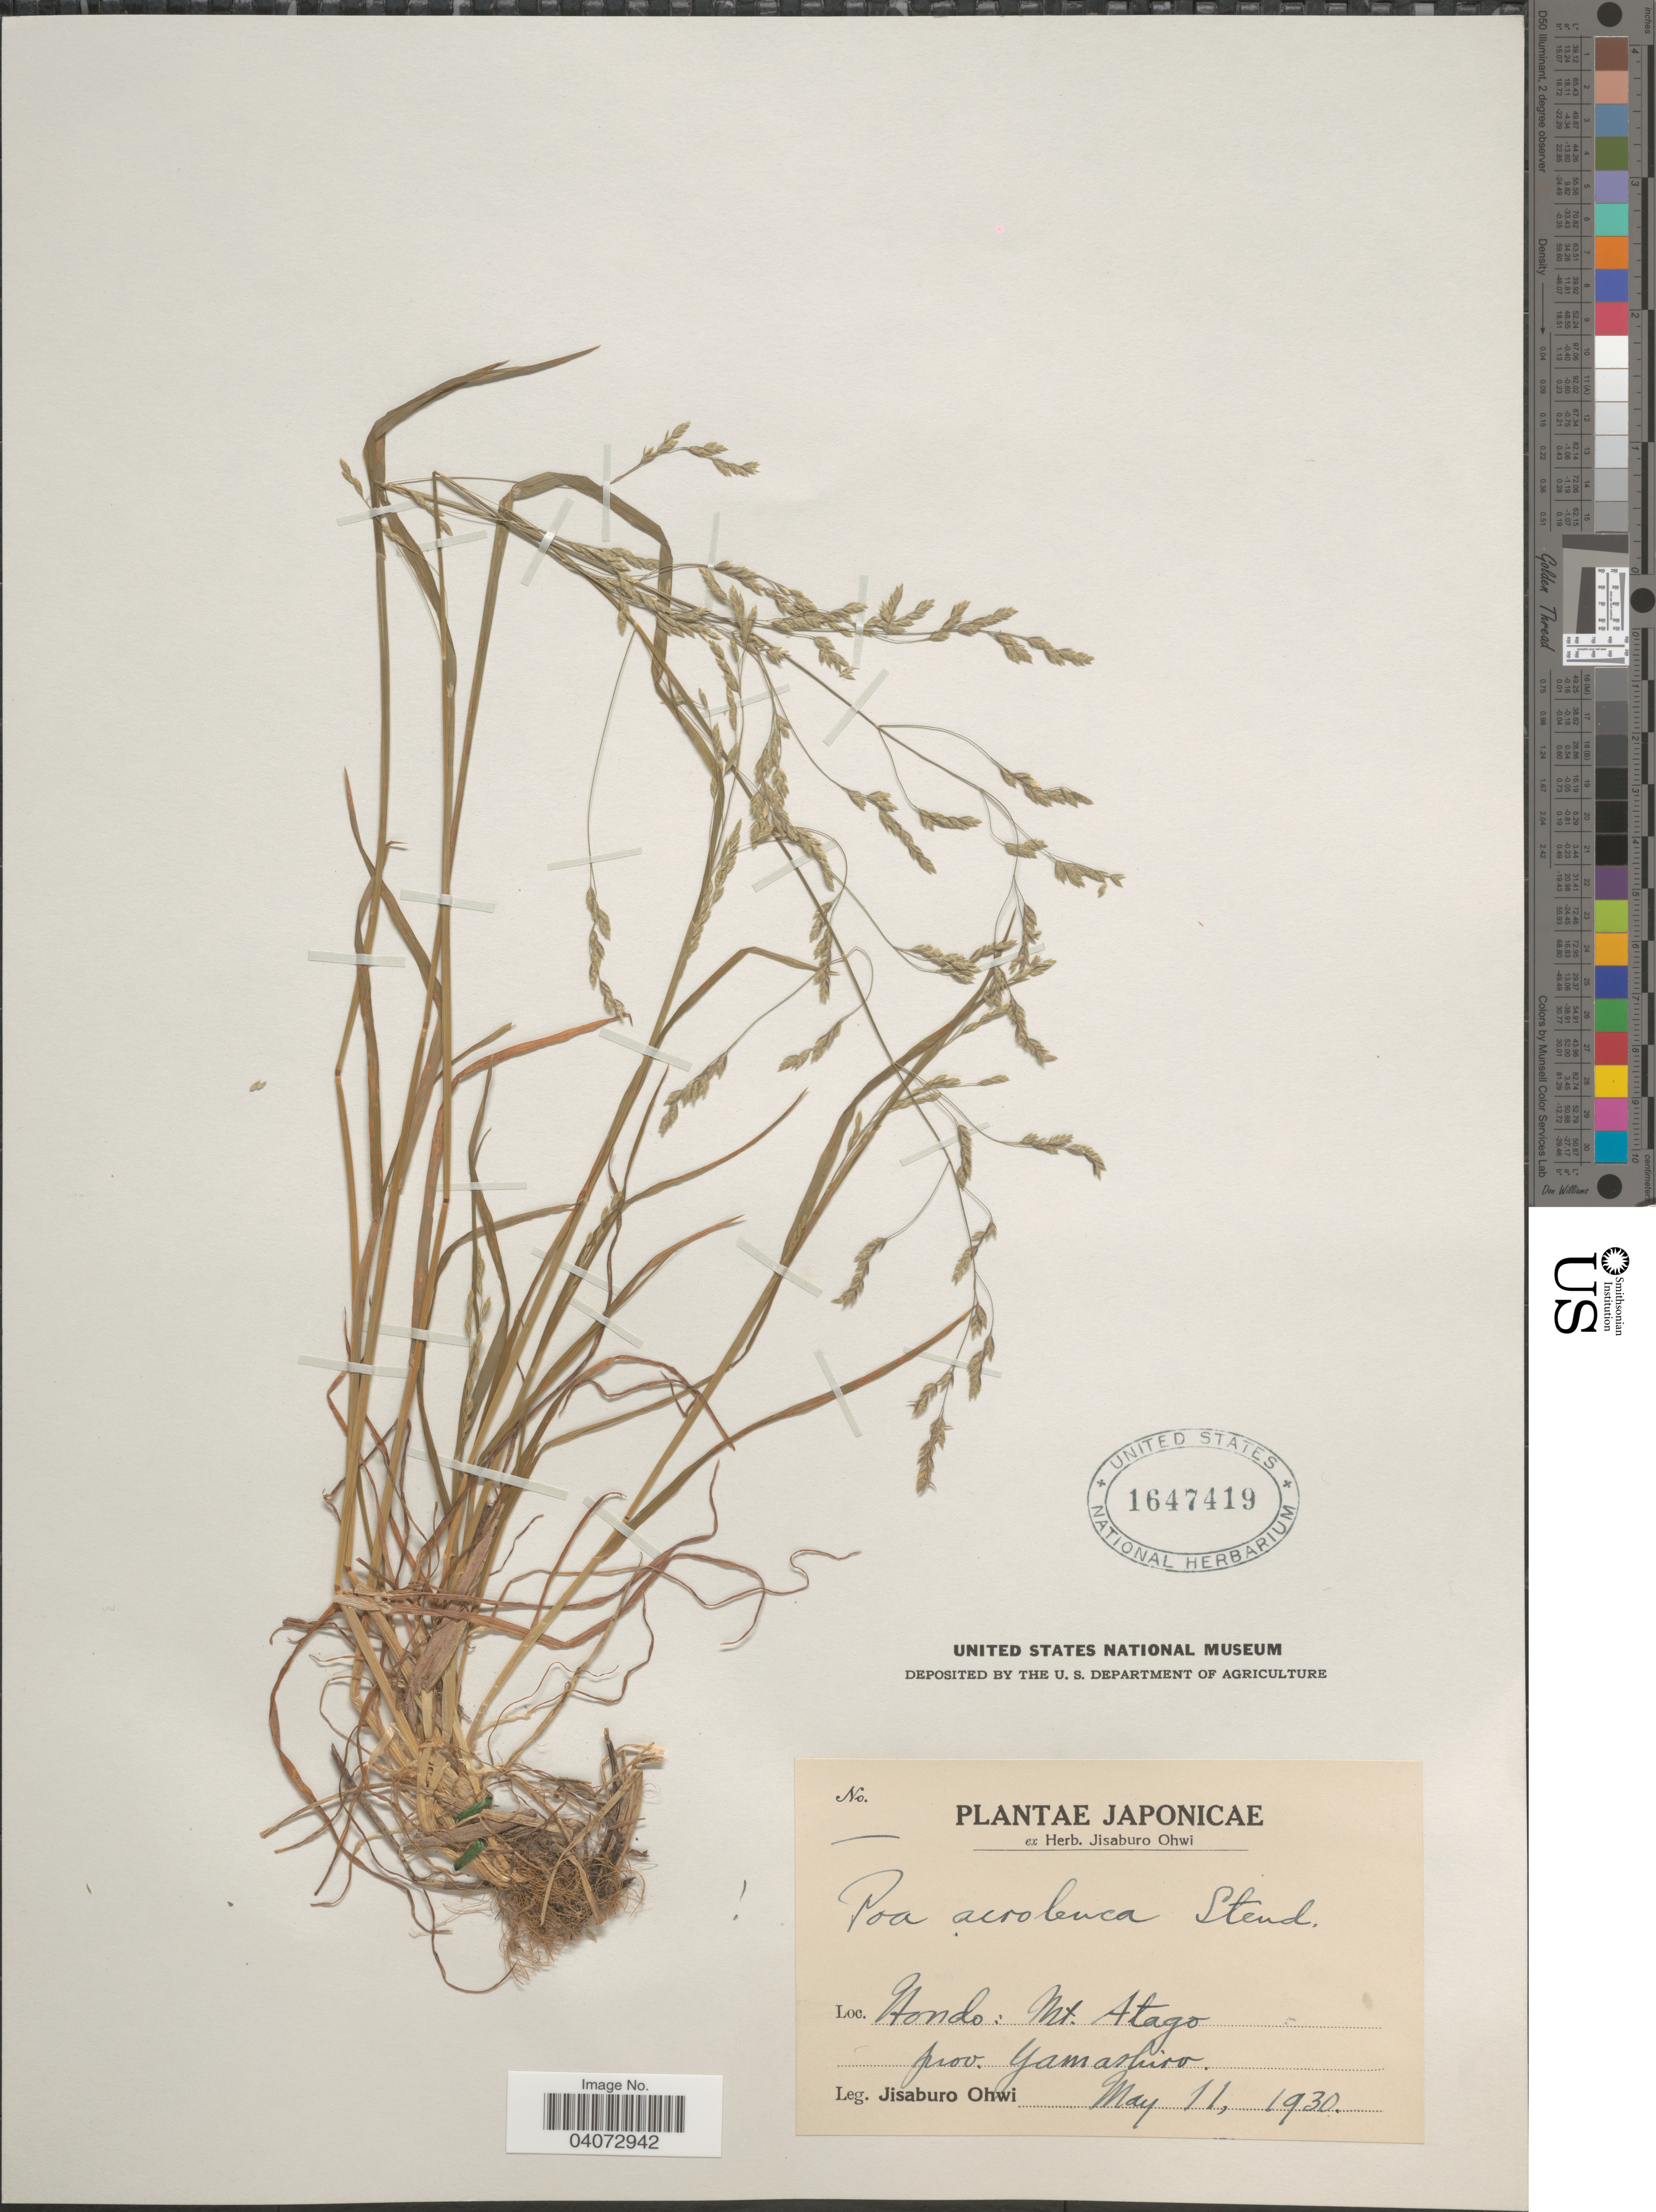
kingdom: Plantae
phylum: Tracheophyta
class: Liliopsida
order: Poales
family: Poaceae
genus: Poa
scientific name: Poa acroleuca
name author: Steud.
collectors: J. Ohwi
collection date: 1930-05-11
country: Japan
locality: Hondo: Mt. Atago, prov. Yamashiro.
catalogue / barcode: US 1647419